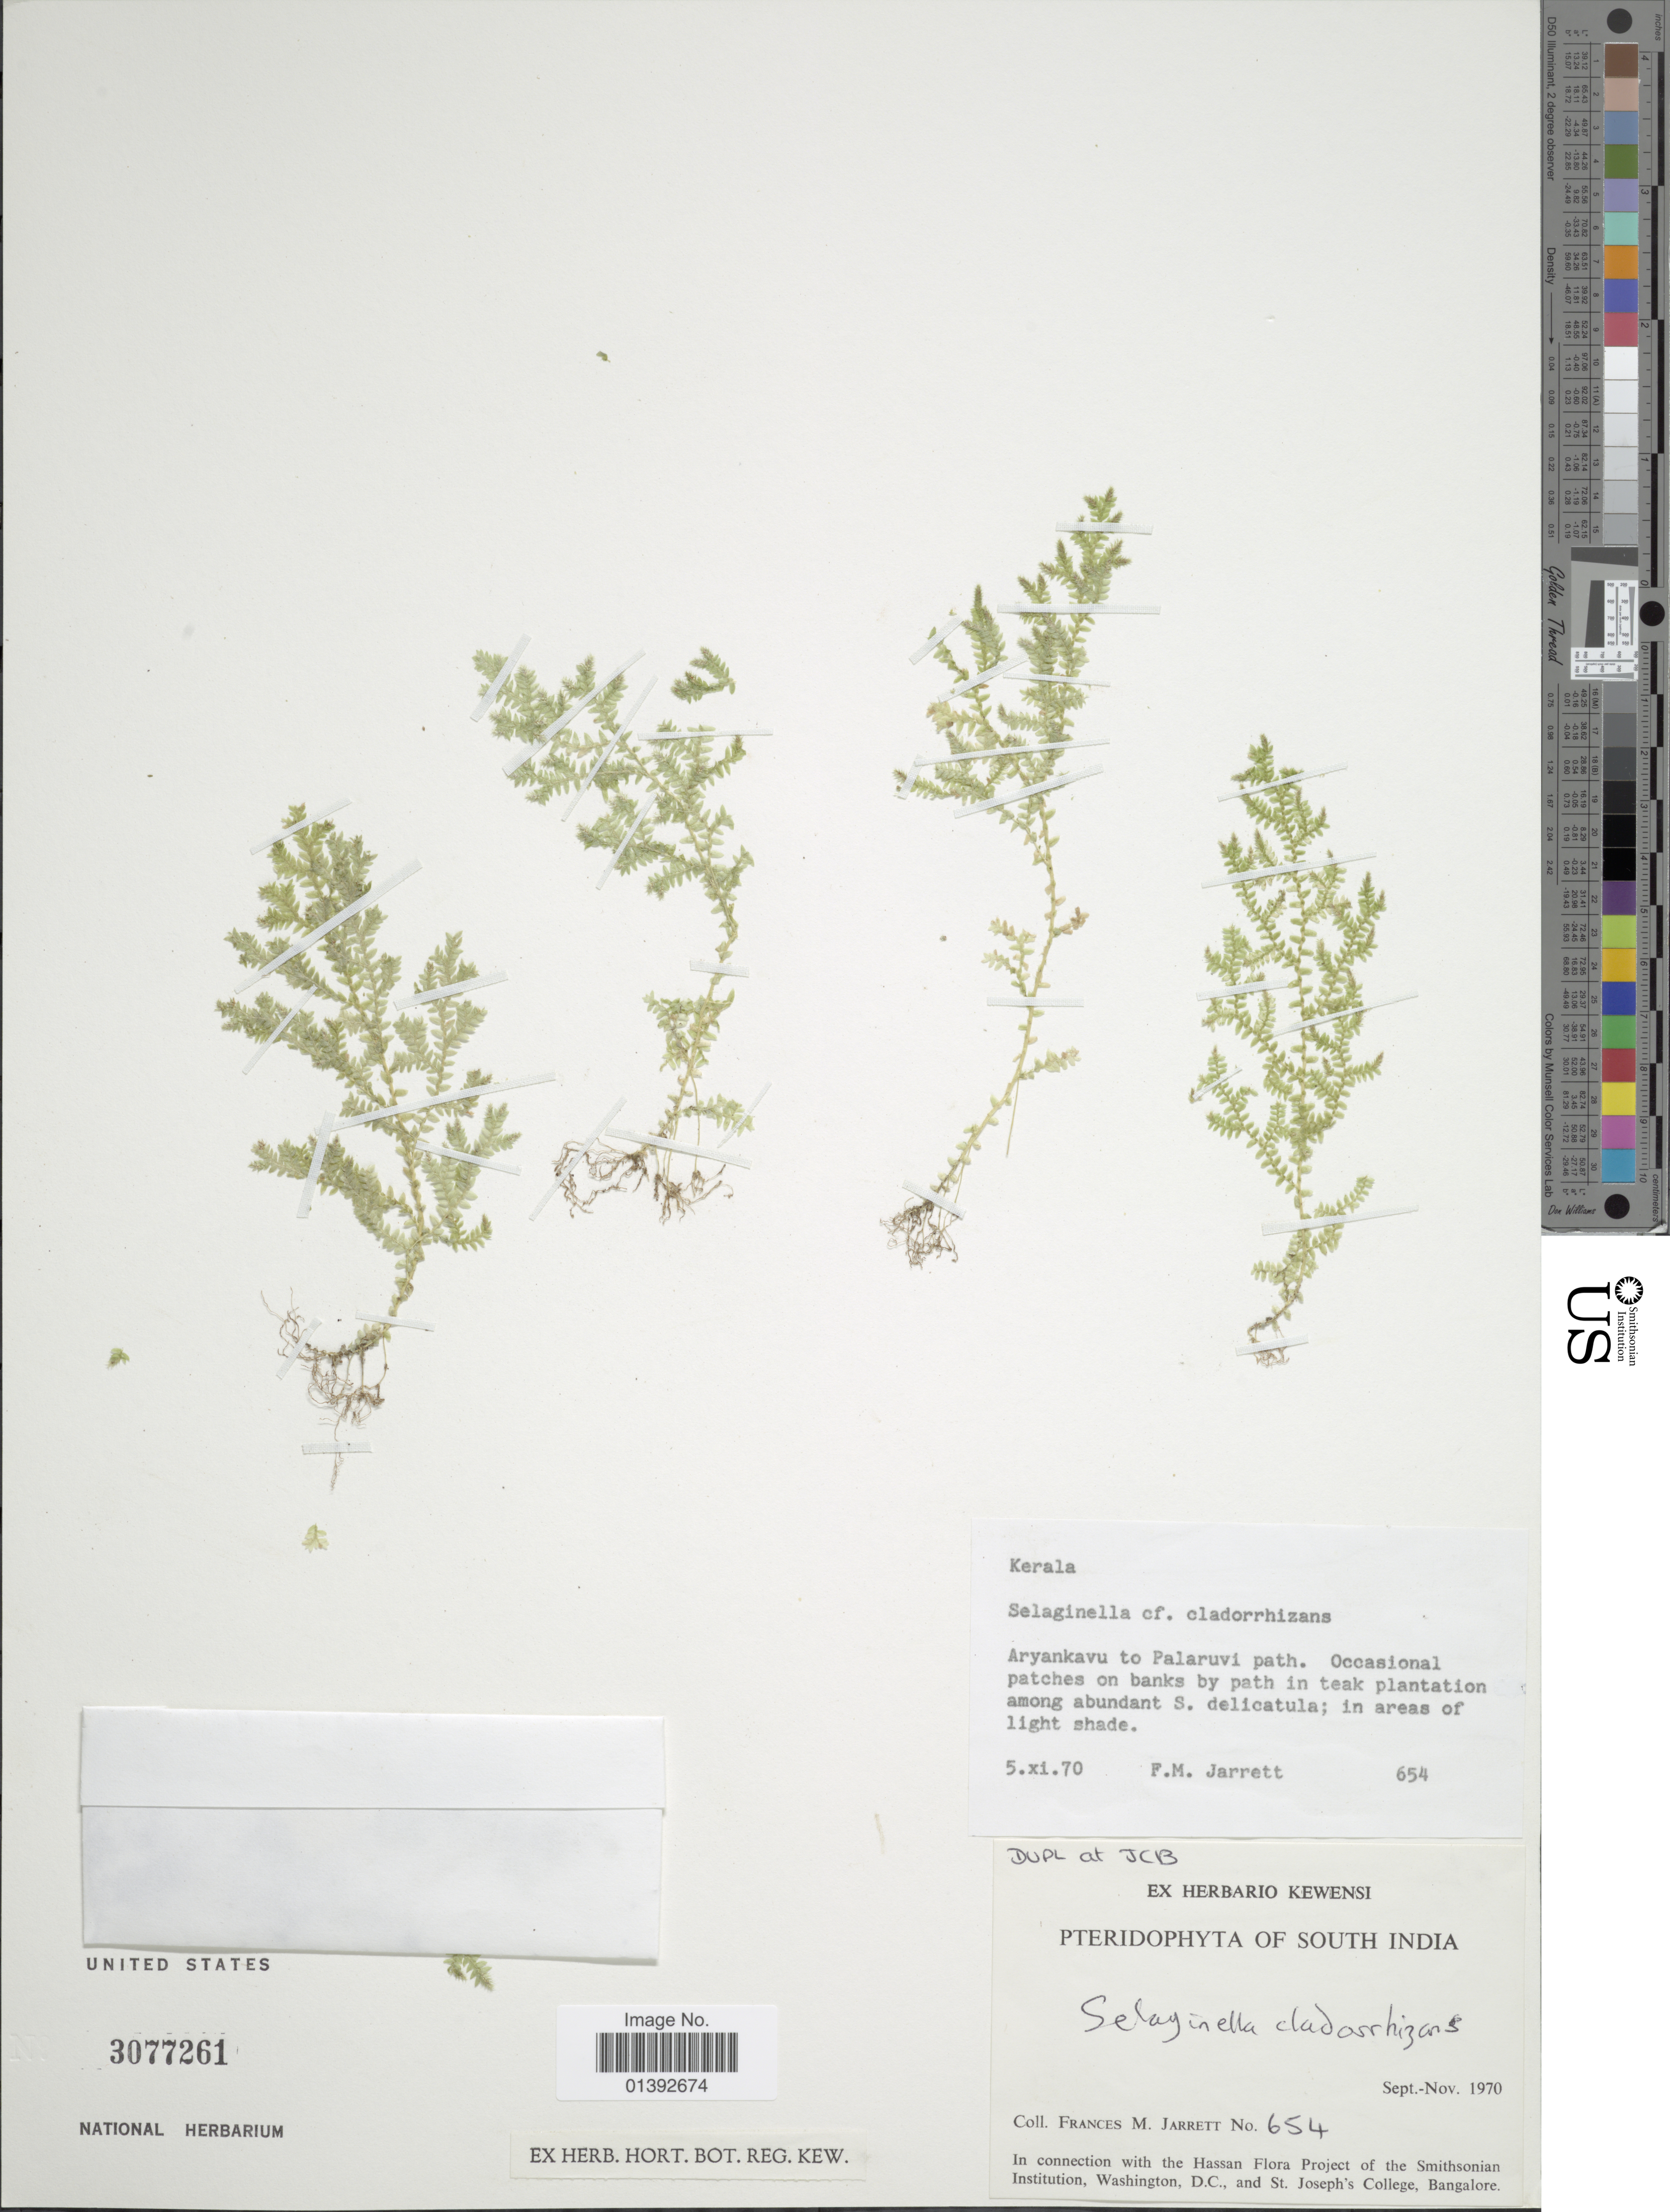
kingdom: Plantae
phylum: Tracheophyta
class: Lycopodiopsida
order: Selaginellales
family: Selaginellaceae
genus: Selaginella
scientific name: Selaginella cladorrhizans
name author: A. Br.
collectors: F. M. Jarrett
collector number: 654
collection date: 1970-11-05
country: India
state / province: Kerala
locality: Aryankavu to Palaruvi path, South India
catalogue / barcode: US 3077261